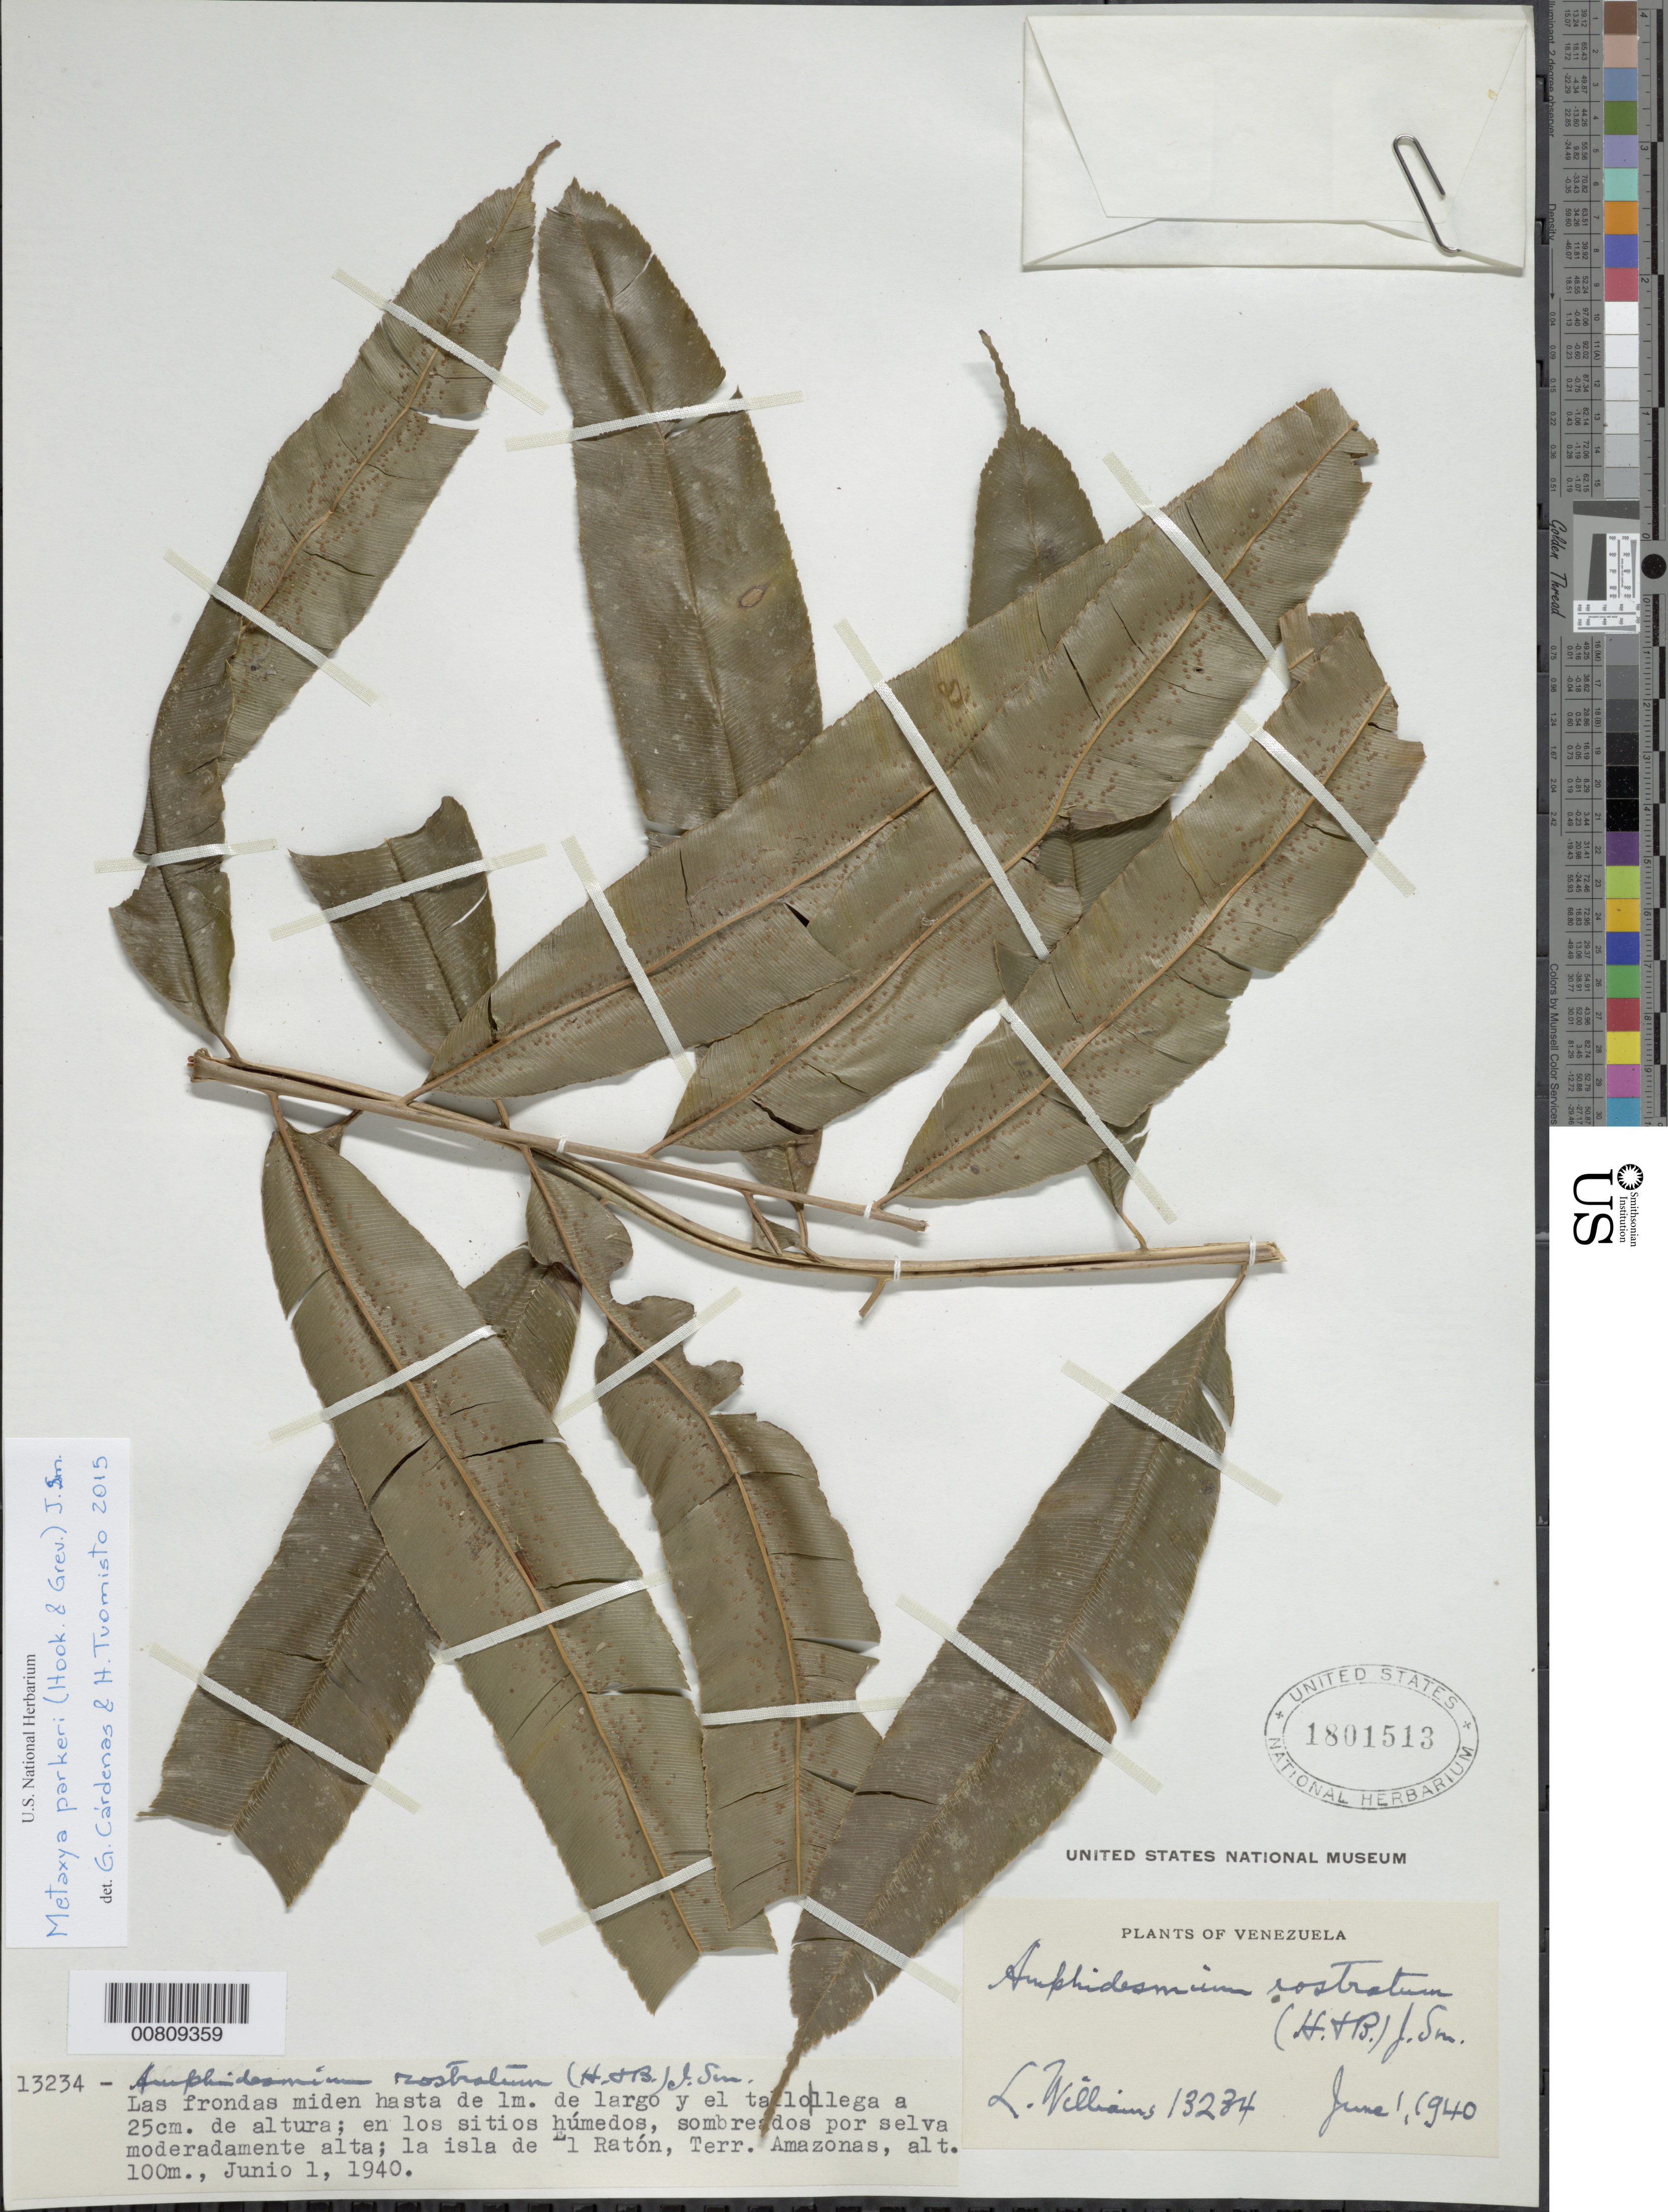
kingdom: Plantae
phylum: Tracheophyta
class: Polypodiopsida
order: Cyatheales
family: Metaxyaceae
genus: Metaxya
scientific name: Metaxya parkeri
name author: (Hook. & Grev.) J. Sm.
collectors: Ll. Williams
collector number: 13234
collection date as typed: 1-Jun-40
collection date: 1940-06-01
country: Venezuela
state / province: Amazonas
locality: Isla de El Ratón, Alto Orinoco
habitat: Sitios humedos, sombreados por selva moderadamente alta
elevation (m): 100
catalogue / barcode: US 1801513